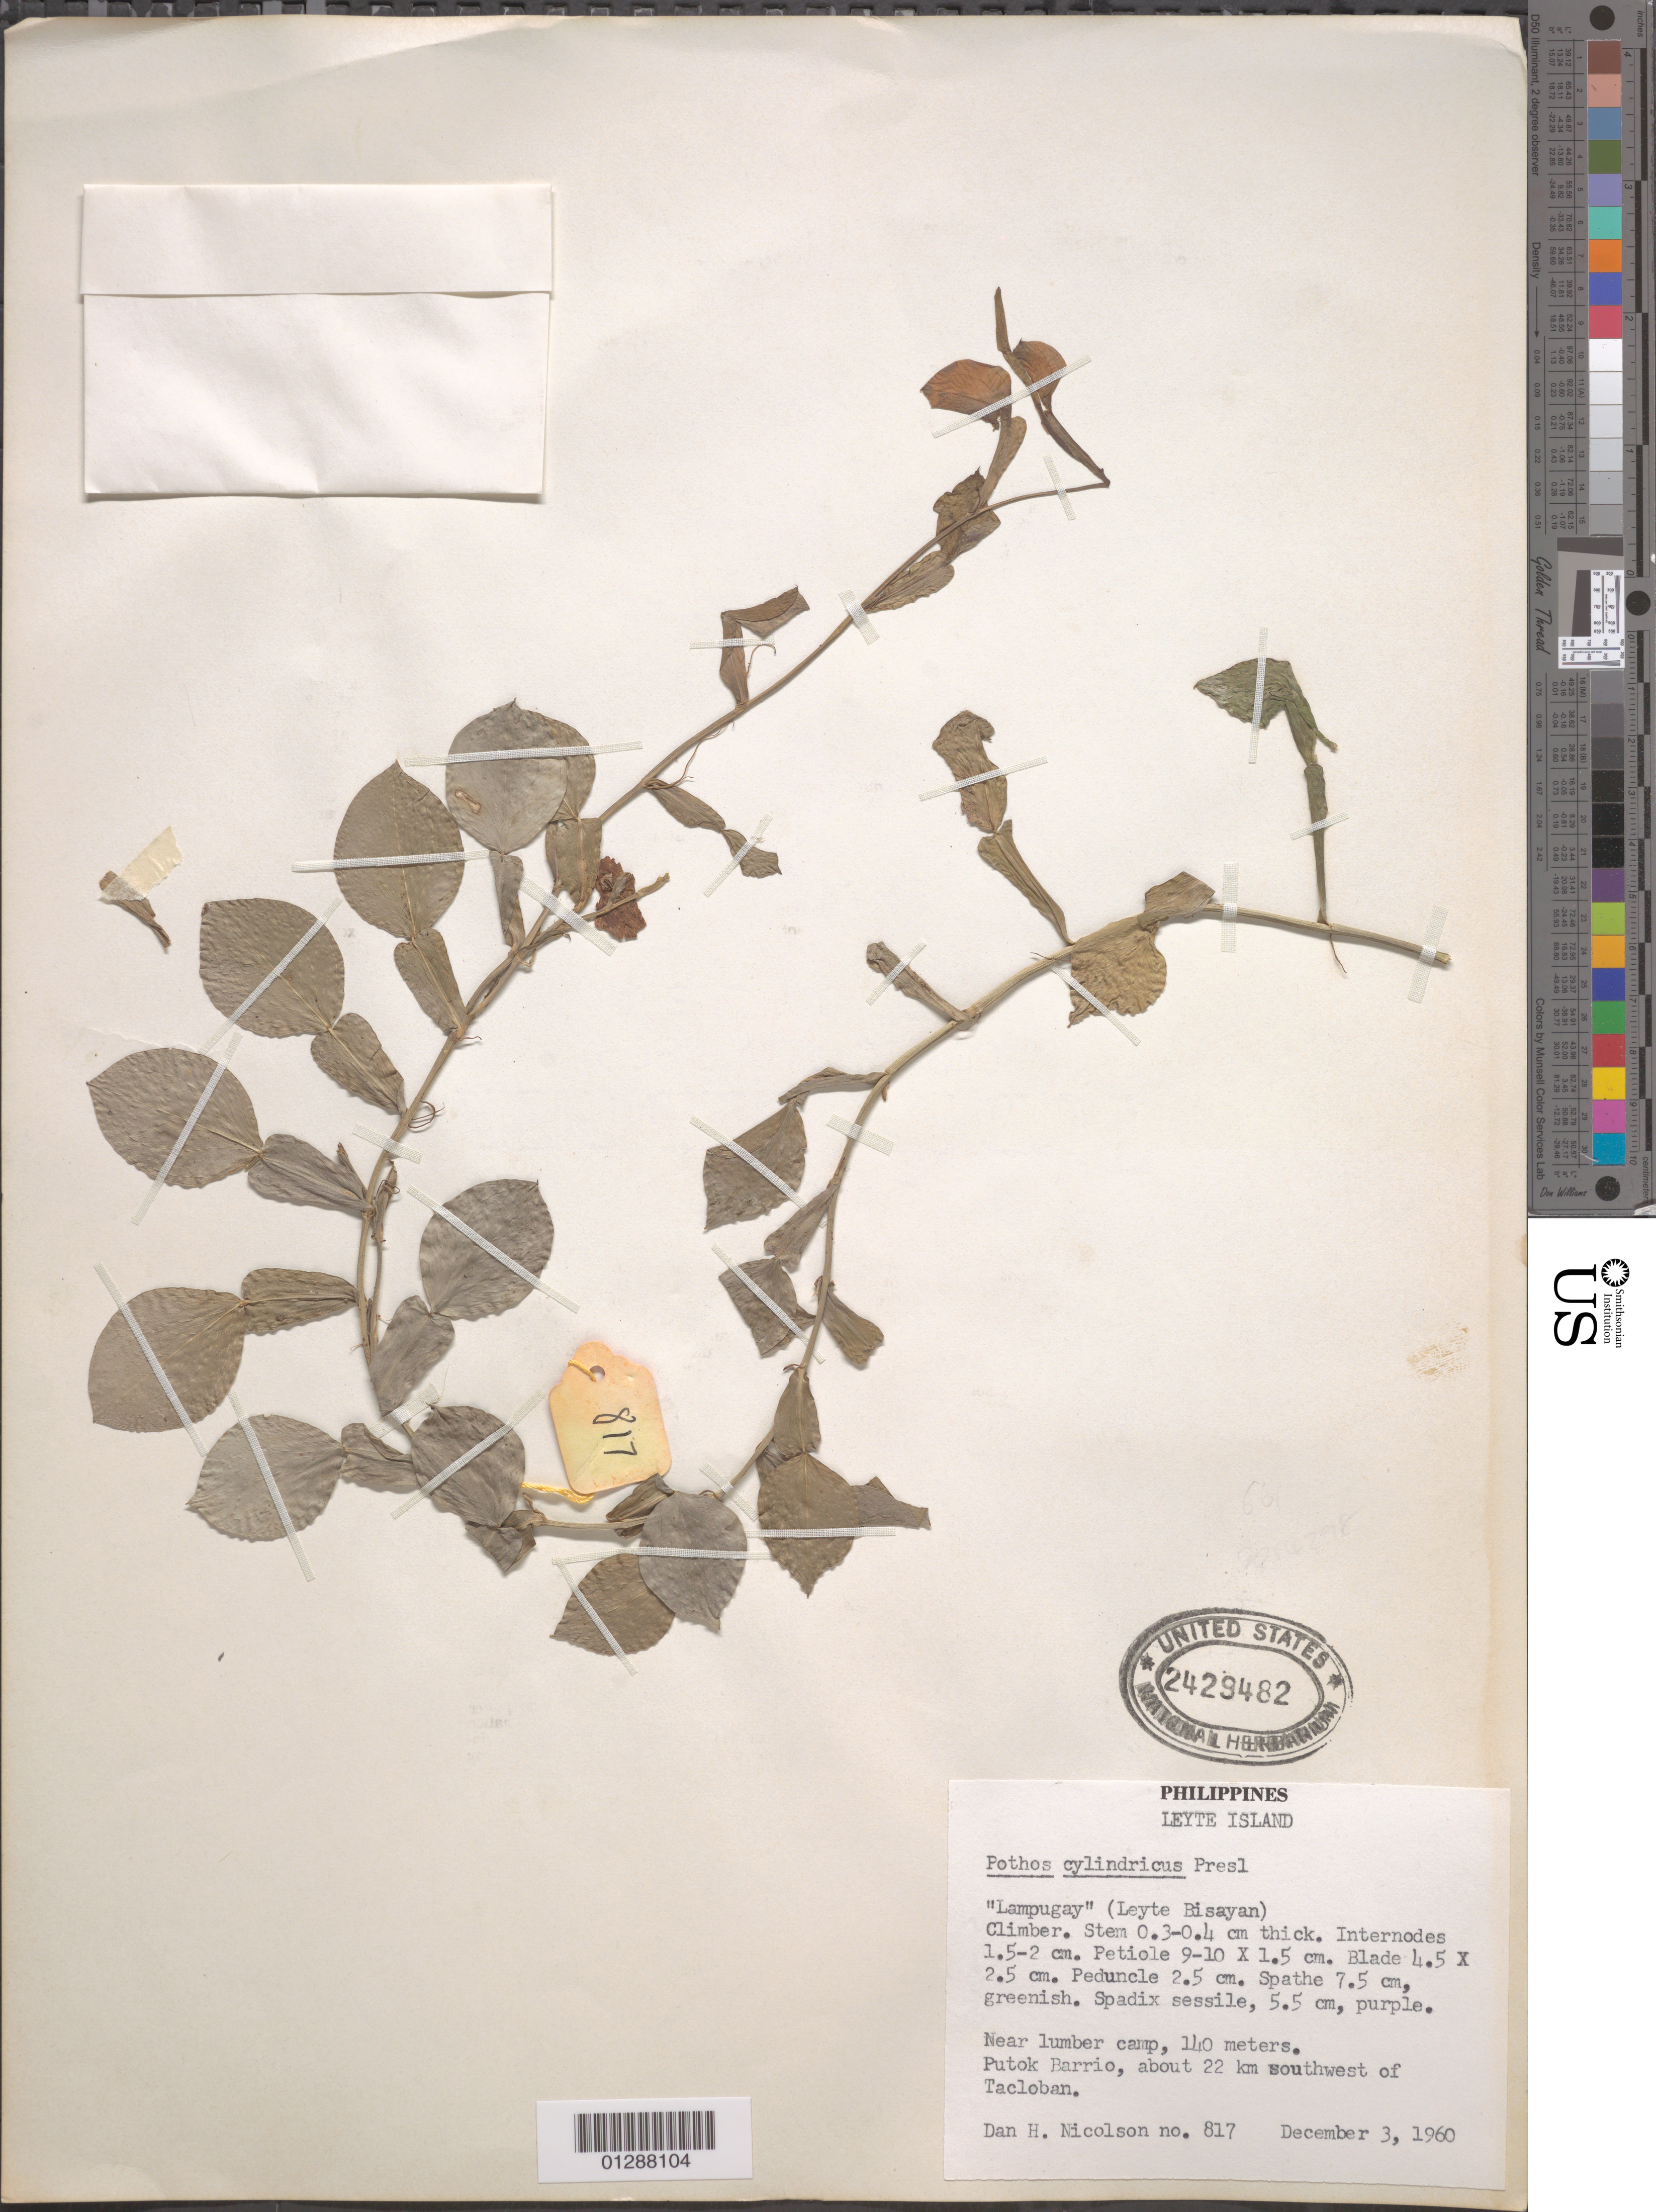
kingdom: Plantae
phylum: Tracheophyta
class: Liliopsida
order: Alismatales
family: Araceae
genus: Pothos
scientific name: Pothos cylindricus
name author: C. Presl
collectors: D. H. Nicolson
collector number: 817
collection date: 1960-12-03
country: Philippines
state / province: Eastern Visayas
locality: Leyte Island. Near lumber camp. Putok Barrio, about 22 km southwest of Tacloban.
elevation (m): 140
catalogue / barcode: US 2429482